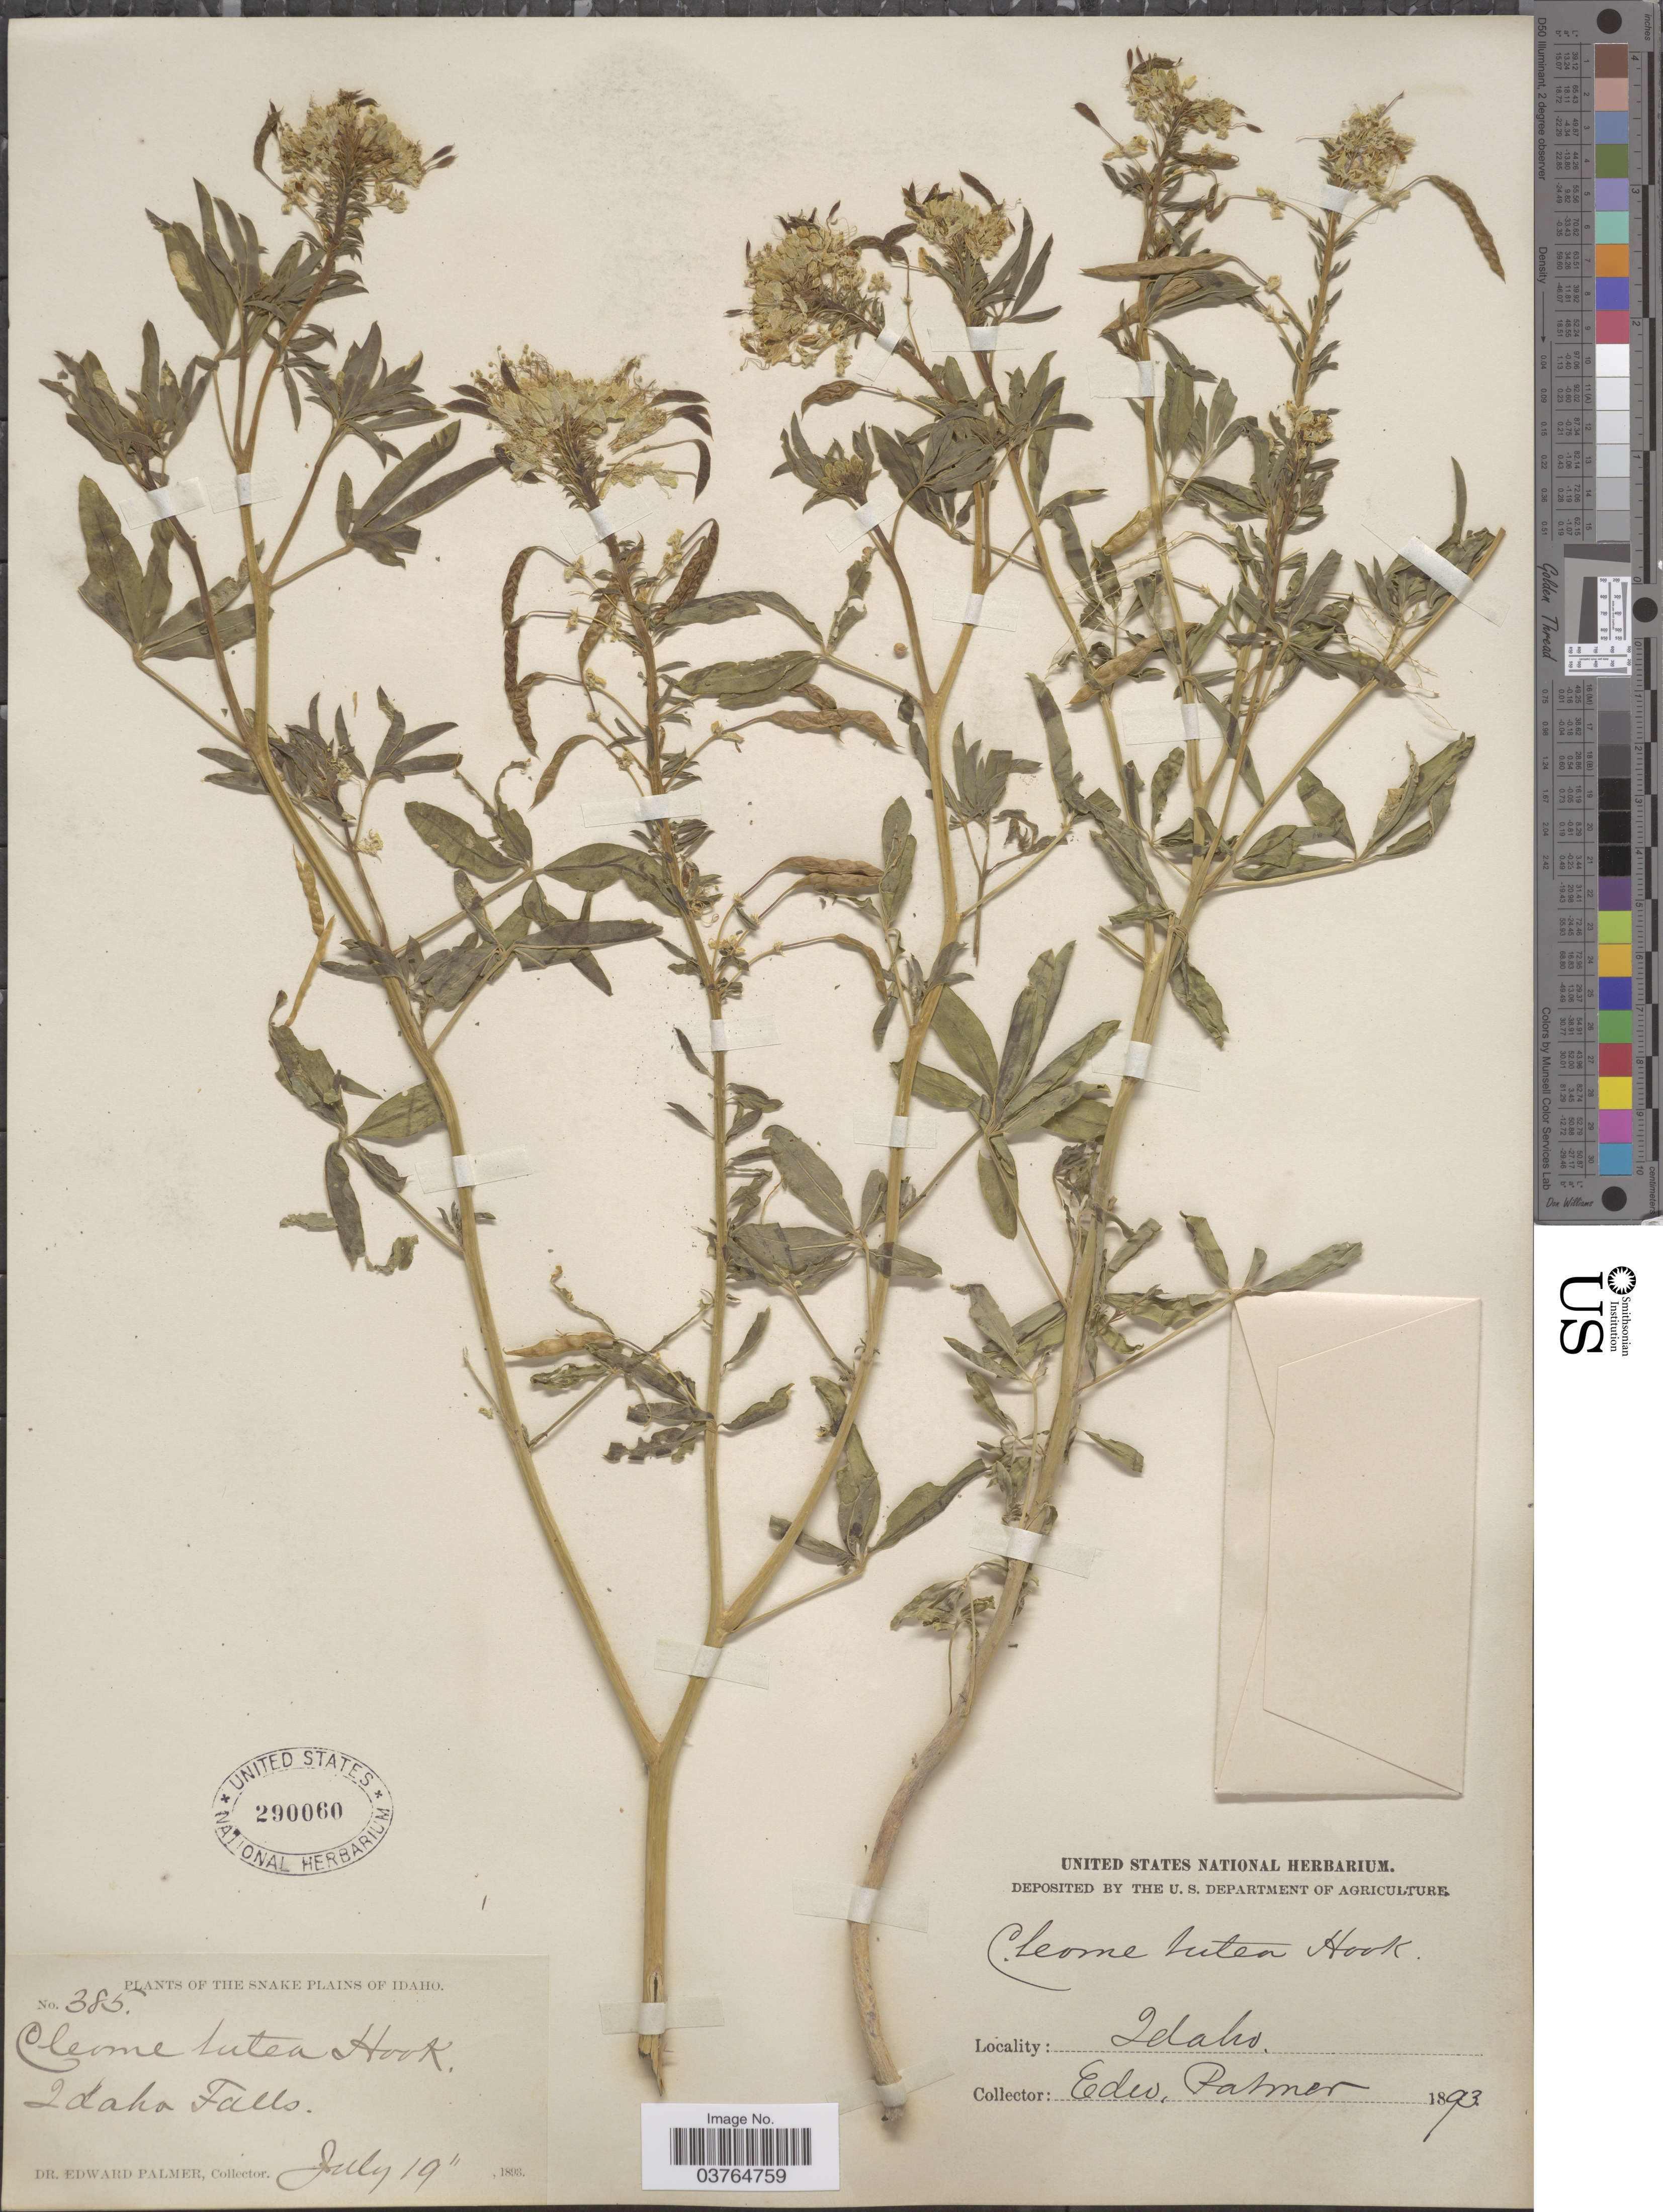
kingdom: Plantae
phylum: Tracheophyta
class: Magnoliopsida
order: Brassicales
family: Cleomaceae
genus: Cleomella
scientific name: Cleomella lutea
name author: (Hook.) Roalson & J.C. Hall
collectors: E. Palmer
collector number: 385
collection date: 1893-07-19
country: United States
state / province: Idaho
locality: The Snake Plains of Idaho. Idaho Falls.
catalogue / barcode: US 290060